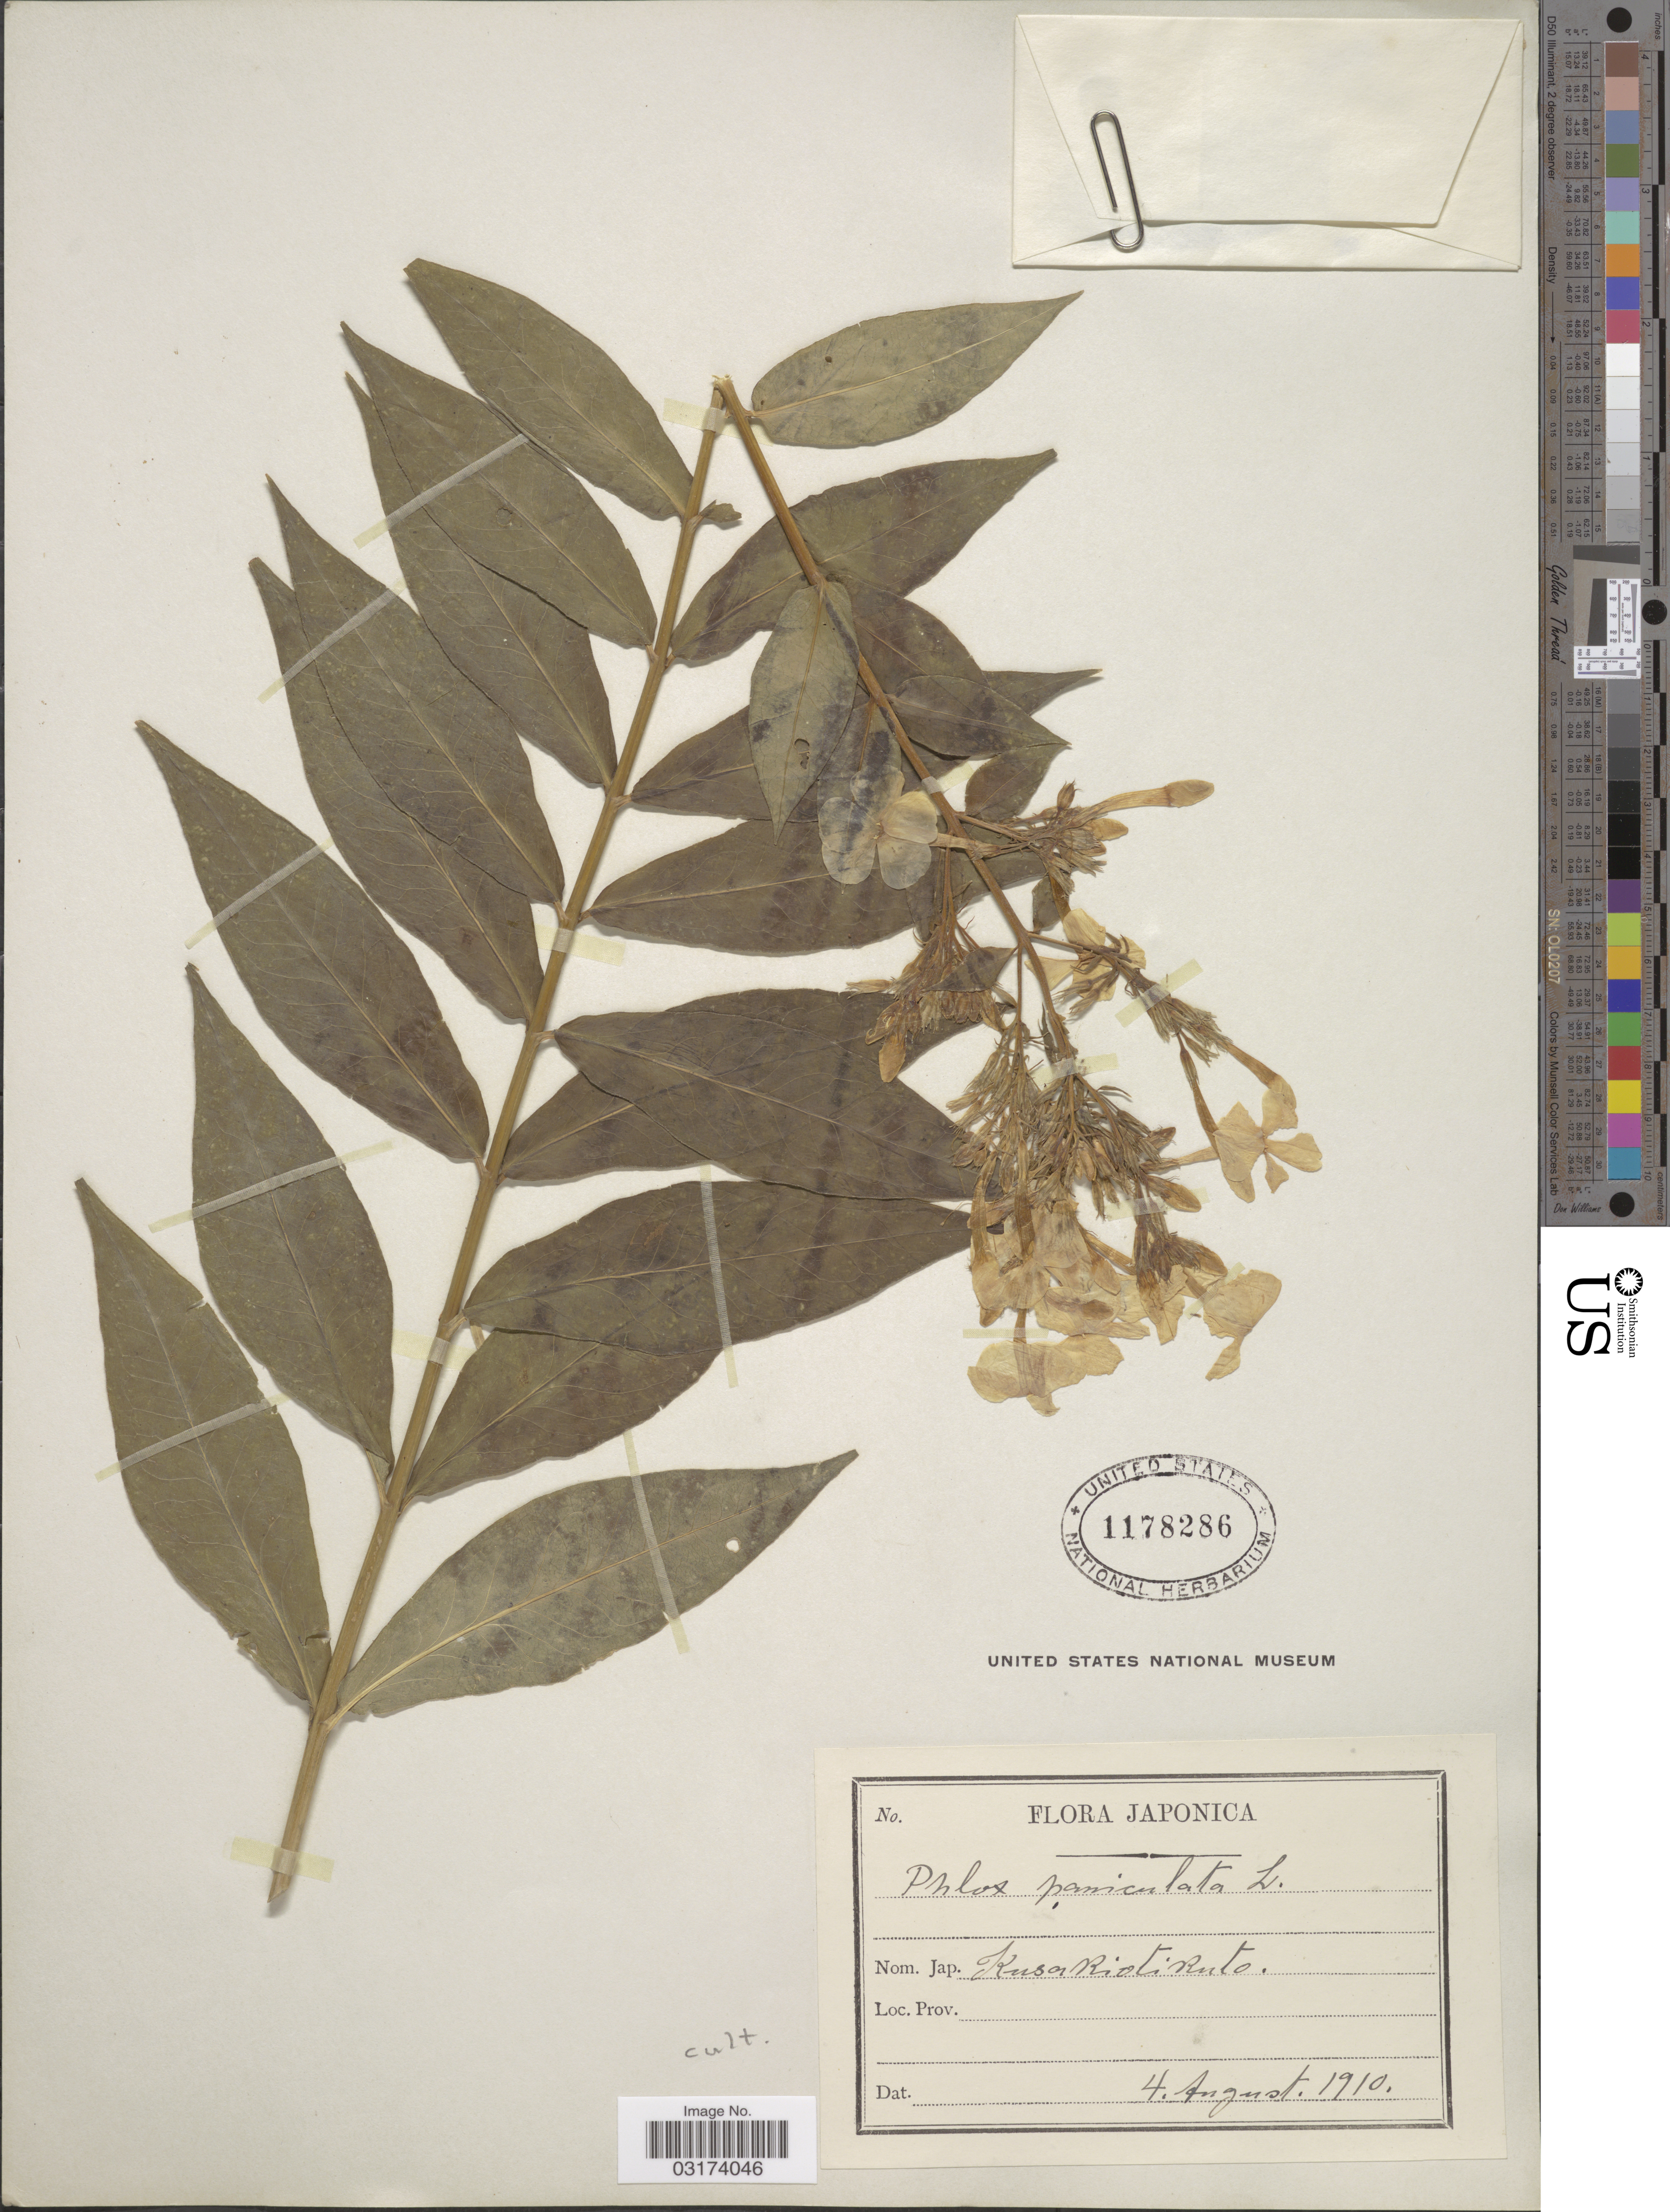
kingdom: Plantae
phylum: Tracheophyta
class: Magnoliopsida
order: Ericales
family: Polemoniaceae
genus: Phlox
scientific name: Phlox paniculata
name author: L.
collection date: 1910-08-04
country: Japan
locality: Japonica.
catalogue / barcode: US 1178286